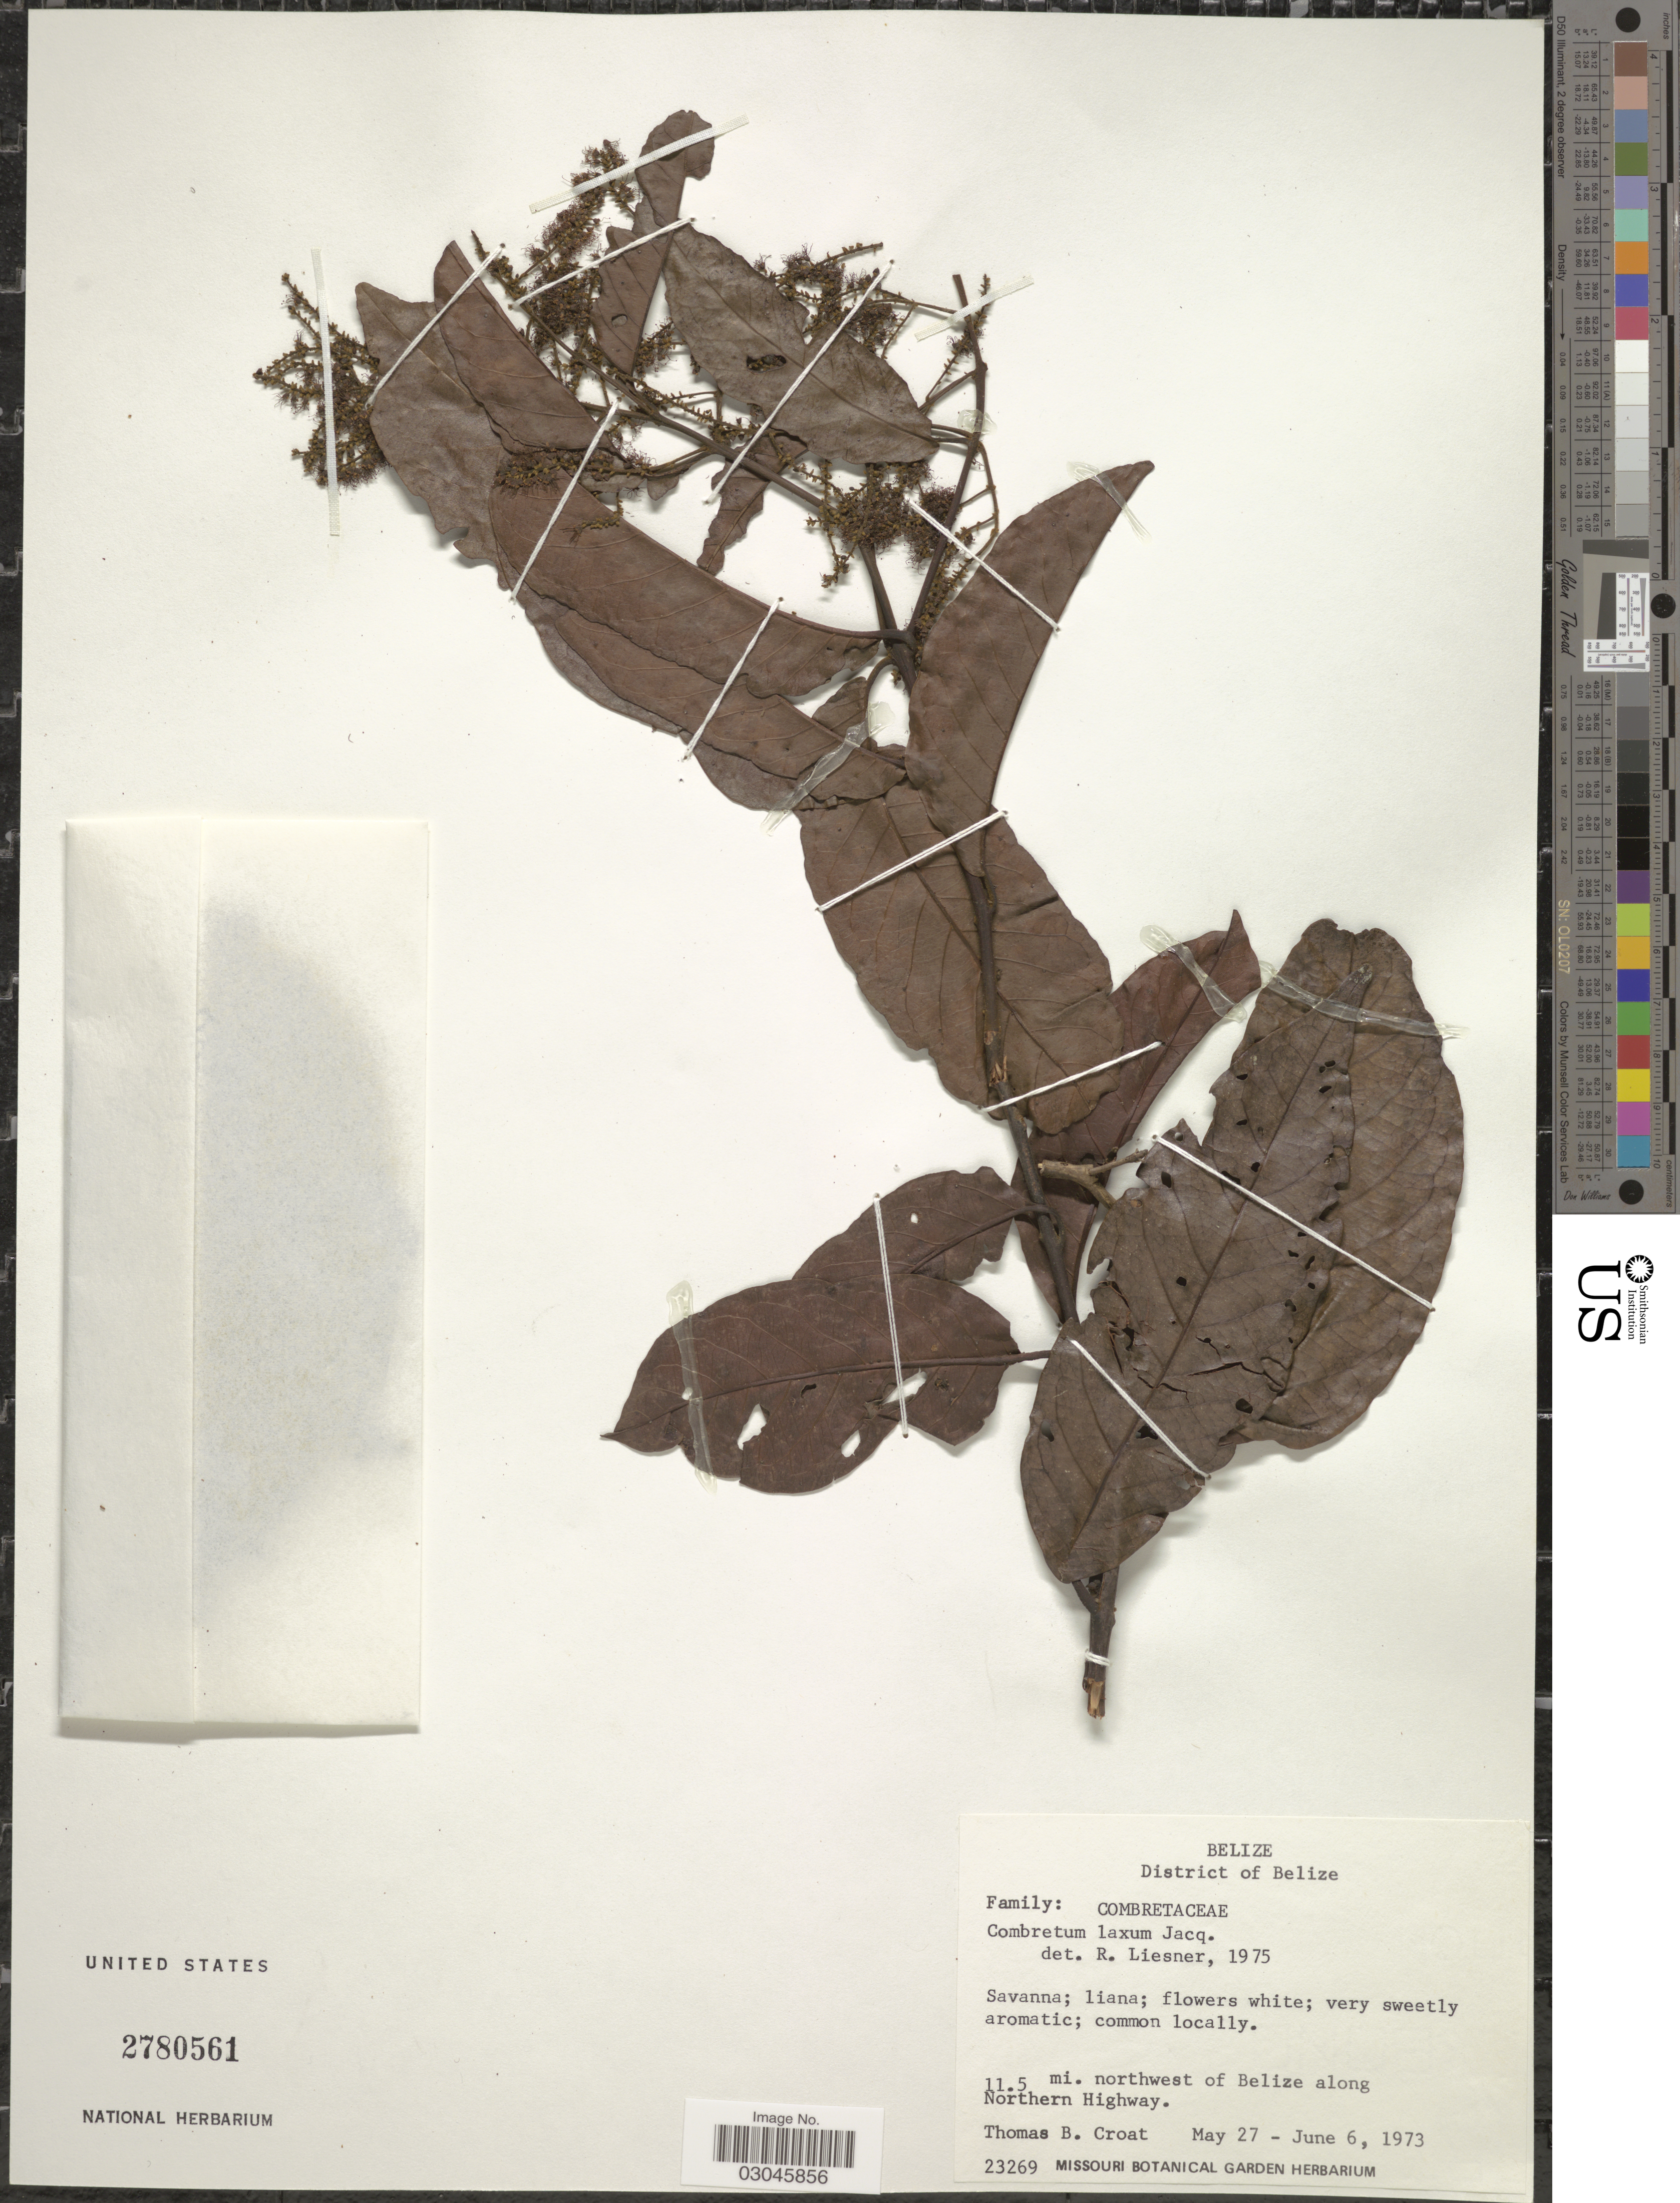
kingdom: Plantae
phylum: Tracheophyta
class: Magnoliopsida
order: Myrtales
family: Combretaceae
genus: Combretum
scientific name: Combretum laxum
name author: Jacq.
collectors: T. B. Croat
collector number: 23269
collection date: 1973-05-27/1973-06-06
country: Belize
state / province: Belize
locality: District of Belize, 11.5 mi. northwest of Belize along Northern Highway.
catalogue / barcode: US 2780561